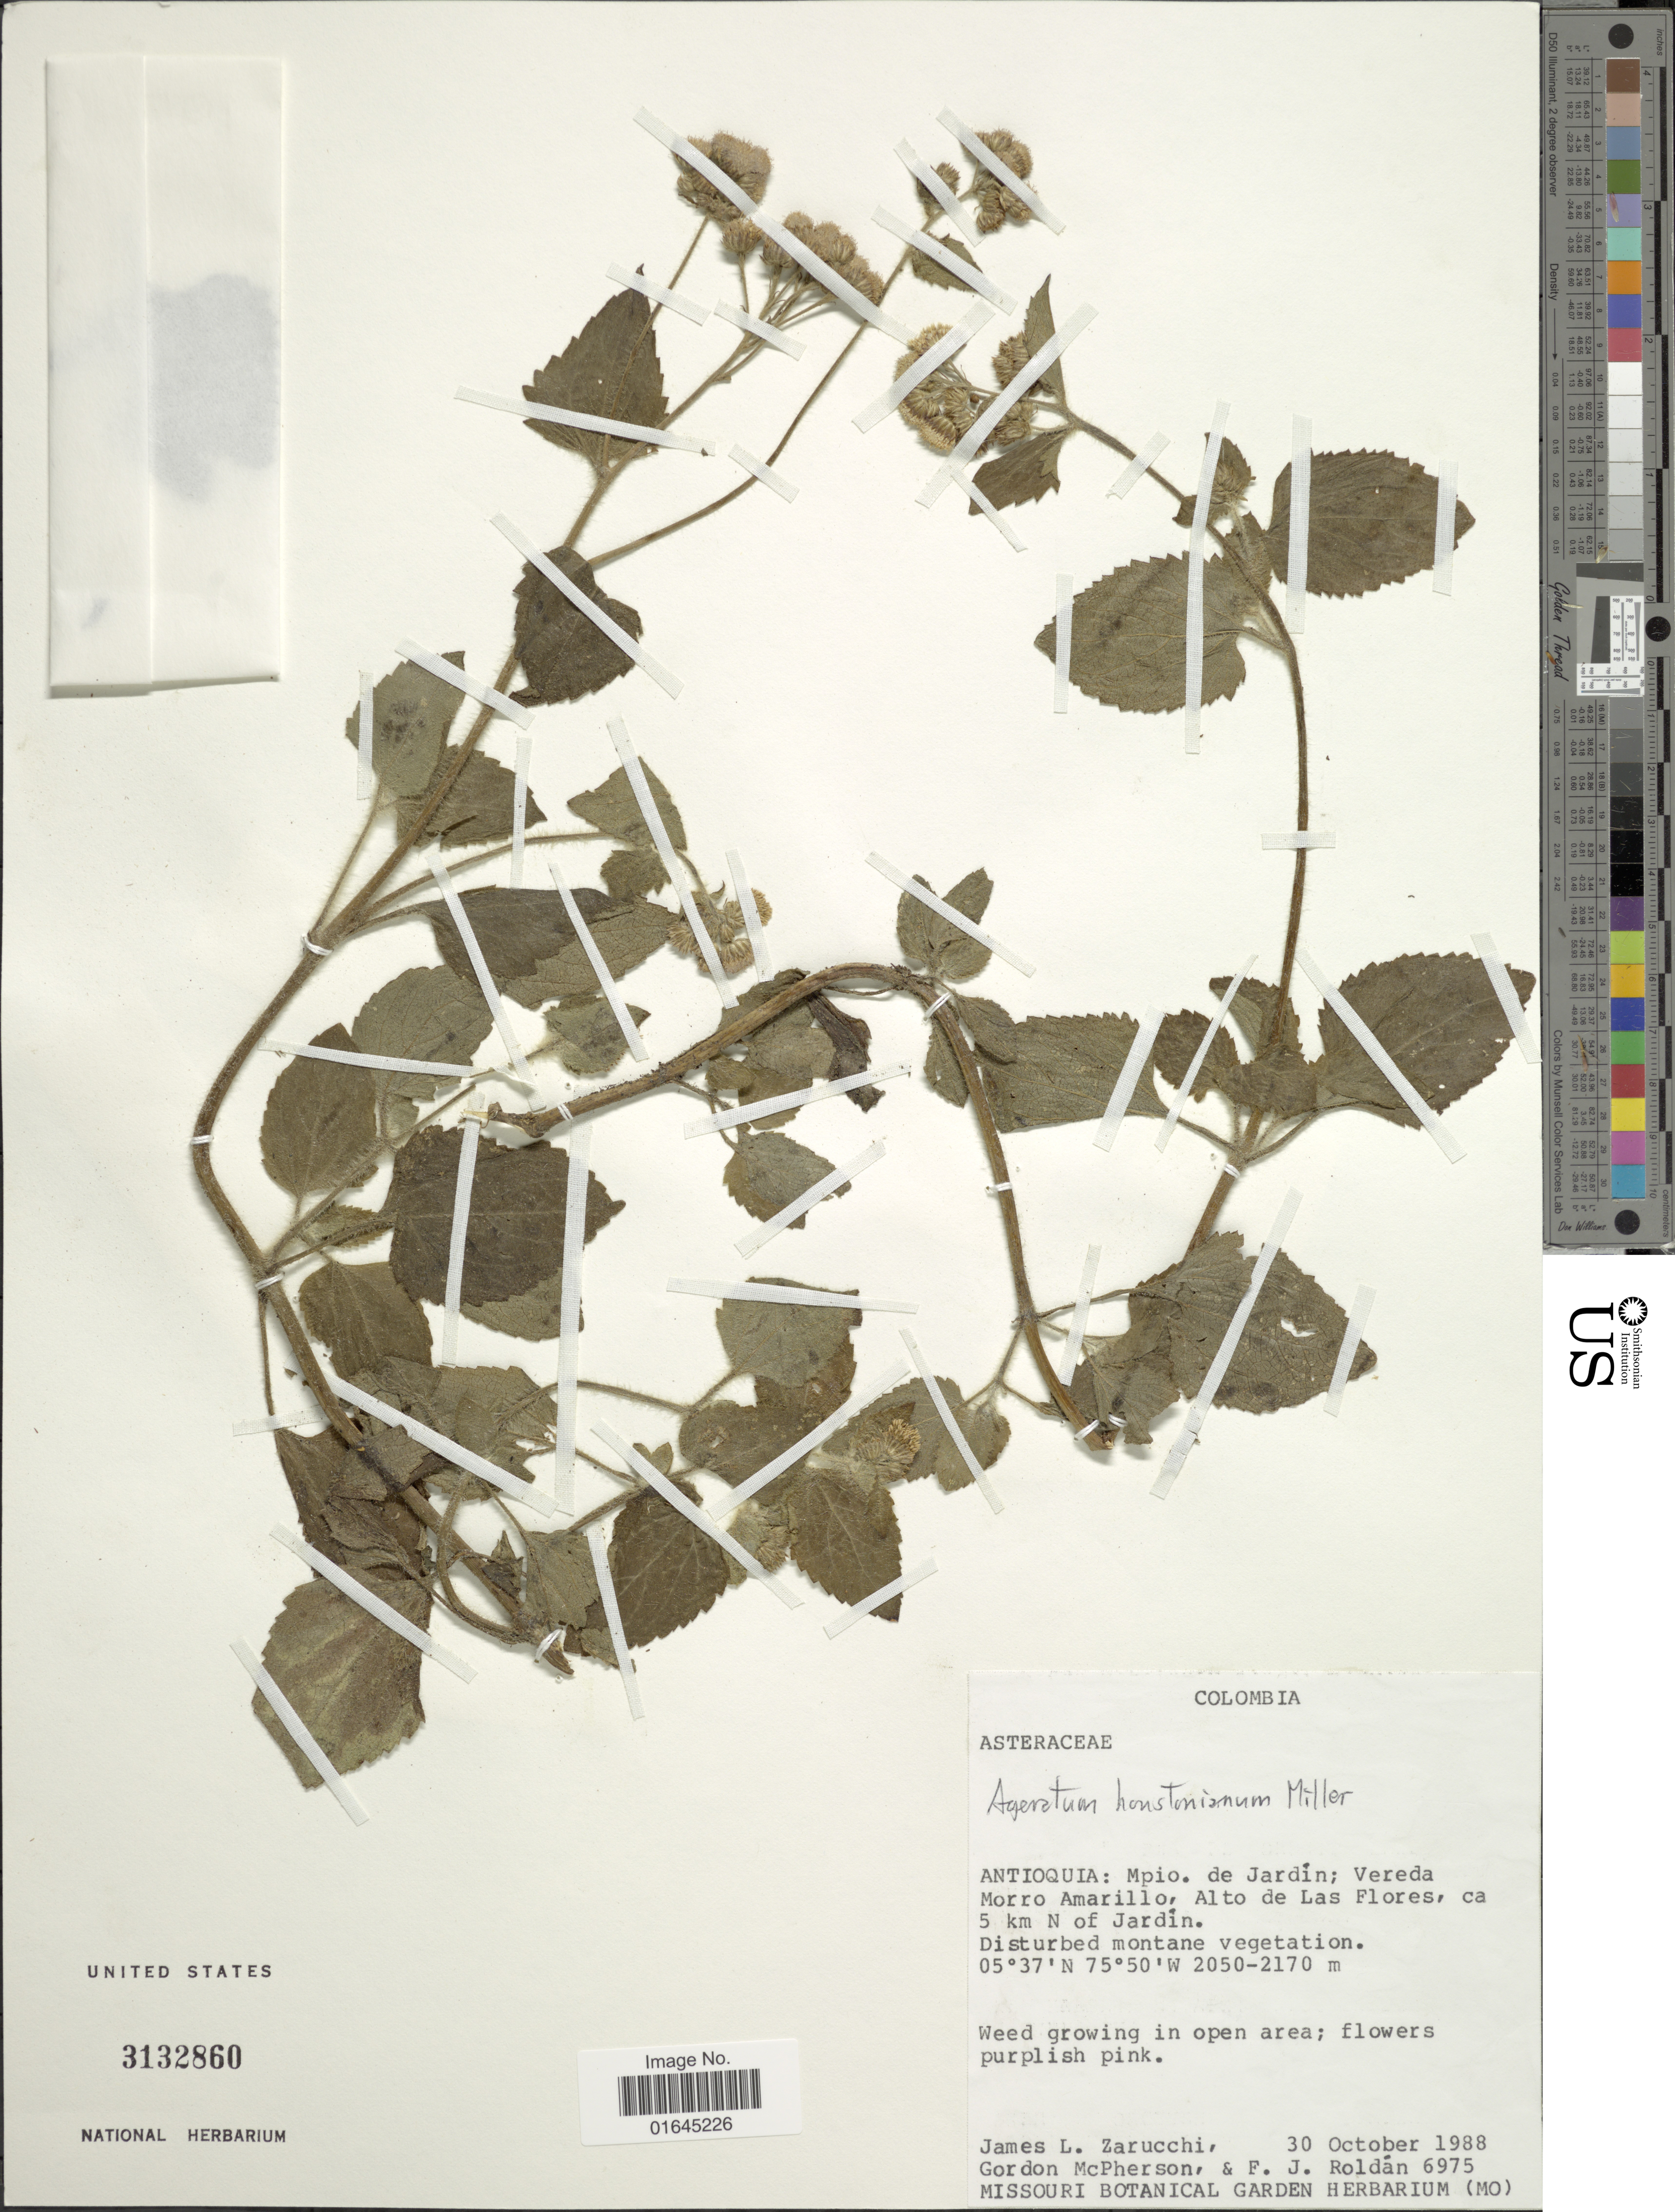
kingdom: Plantae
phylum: Tracheophyta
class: Magnoliopsida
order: Asterales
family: Asteraceae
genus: Ageratum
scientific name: Ageratum houstonianum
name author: Mill.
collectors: J. L. Zarucchi, G. D. McPherson & F. J. Roldán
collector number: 6975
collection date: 1988-10-30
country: Colombia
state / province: Antioquia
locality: Mpio. de Jardín; Vereda Morro Amarillo, Alto de Las Flores, ca 5 km N of Jardín.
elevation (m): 2050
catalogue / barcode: US 3132860